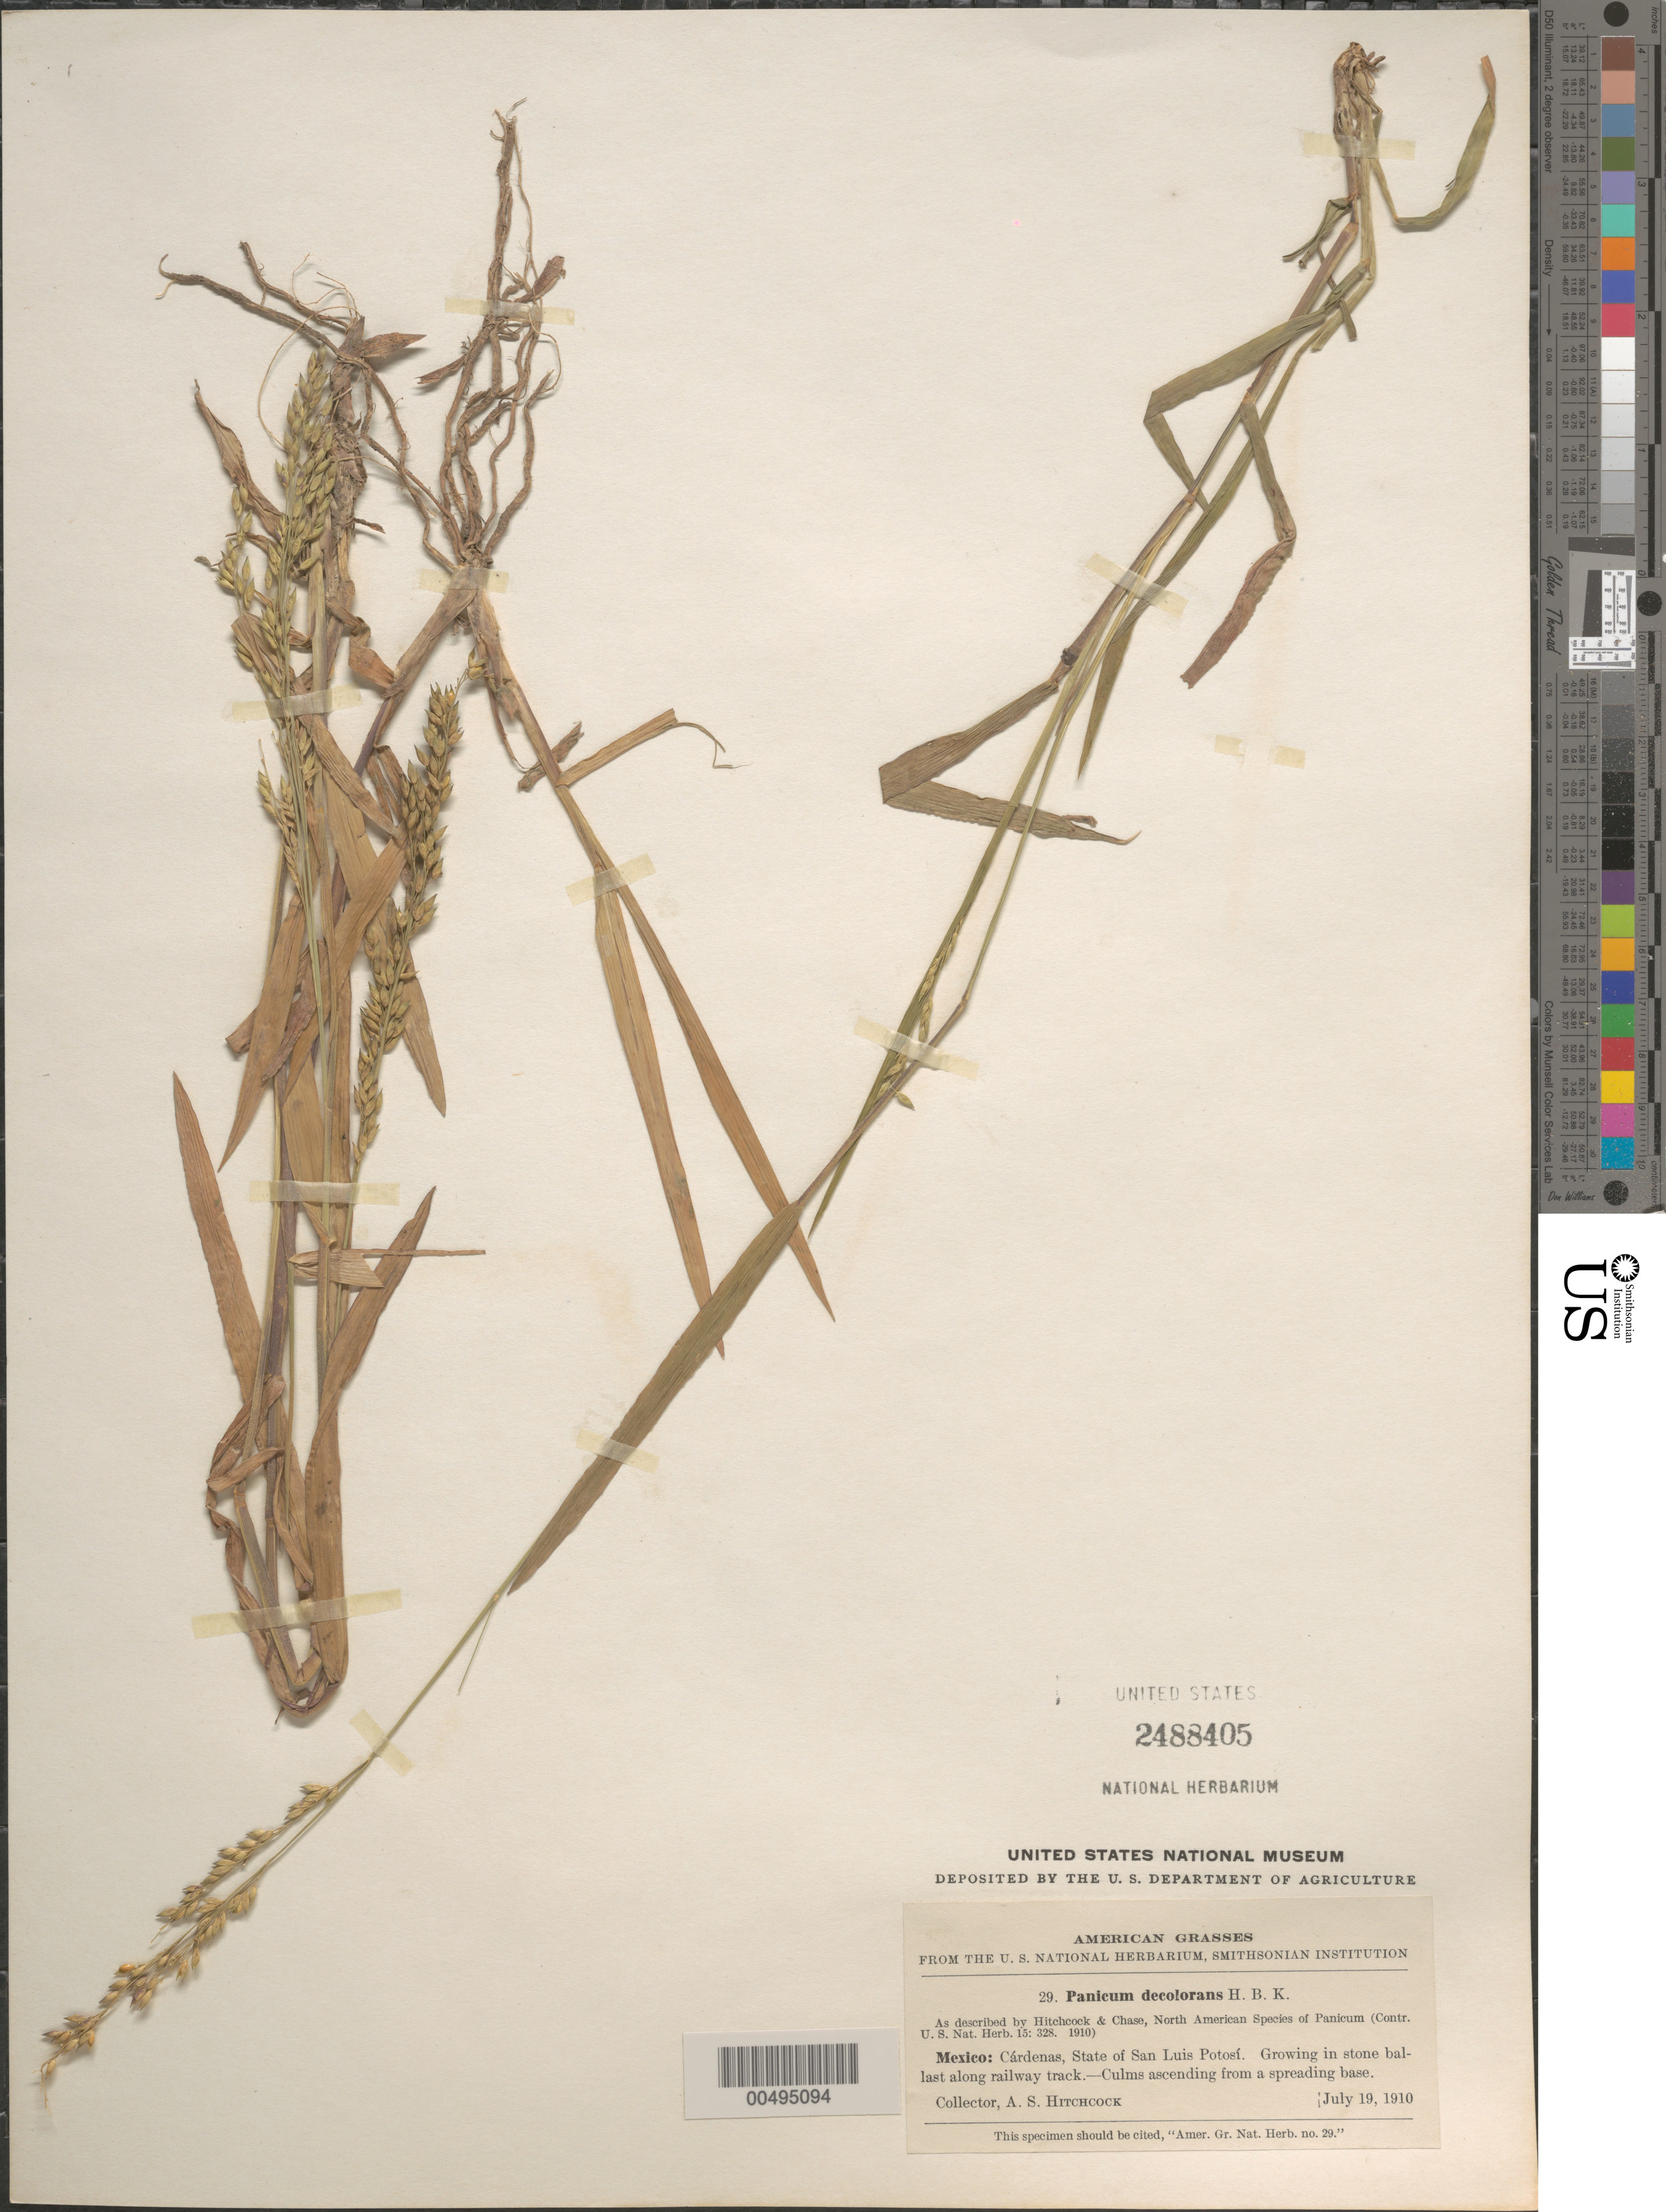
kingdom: Plantae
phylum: Tracheophyta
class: Liliopsida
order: Poales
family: Poaceae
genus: Panicum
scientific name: Panicum decolorans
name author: Kunth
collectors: A. S. Hitchcock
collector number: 29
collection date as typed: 19 Jul 1910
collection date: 1910-07-19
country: Mexico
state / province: San Luis Potosi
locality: C rdenas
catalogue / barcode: US 2488405